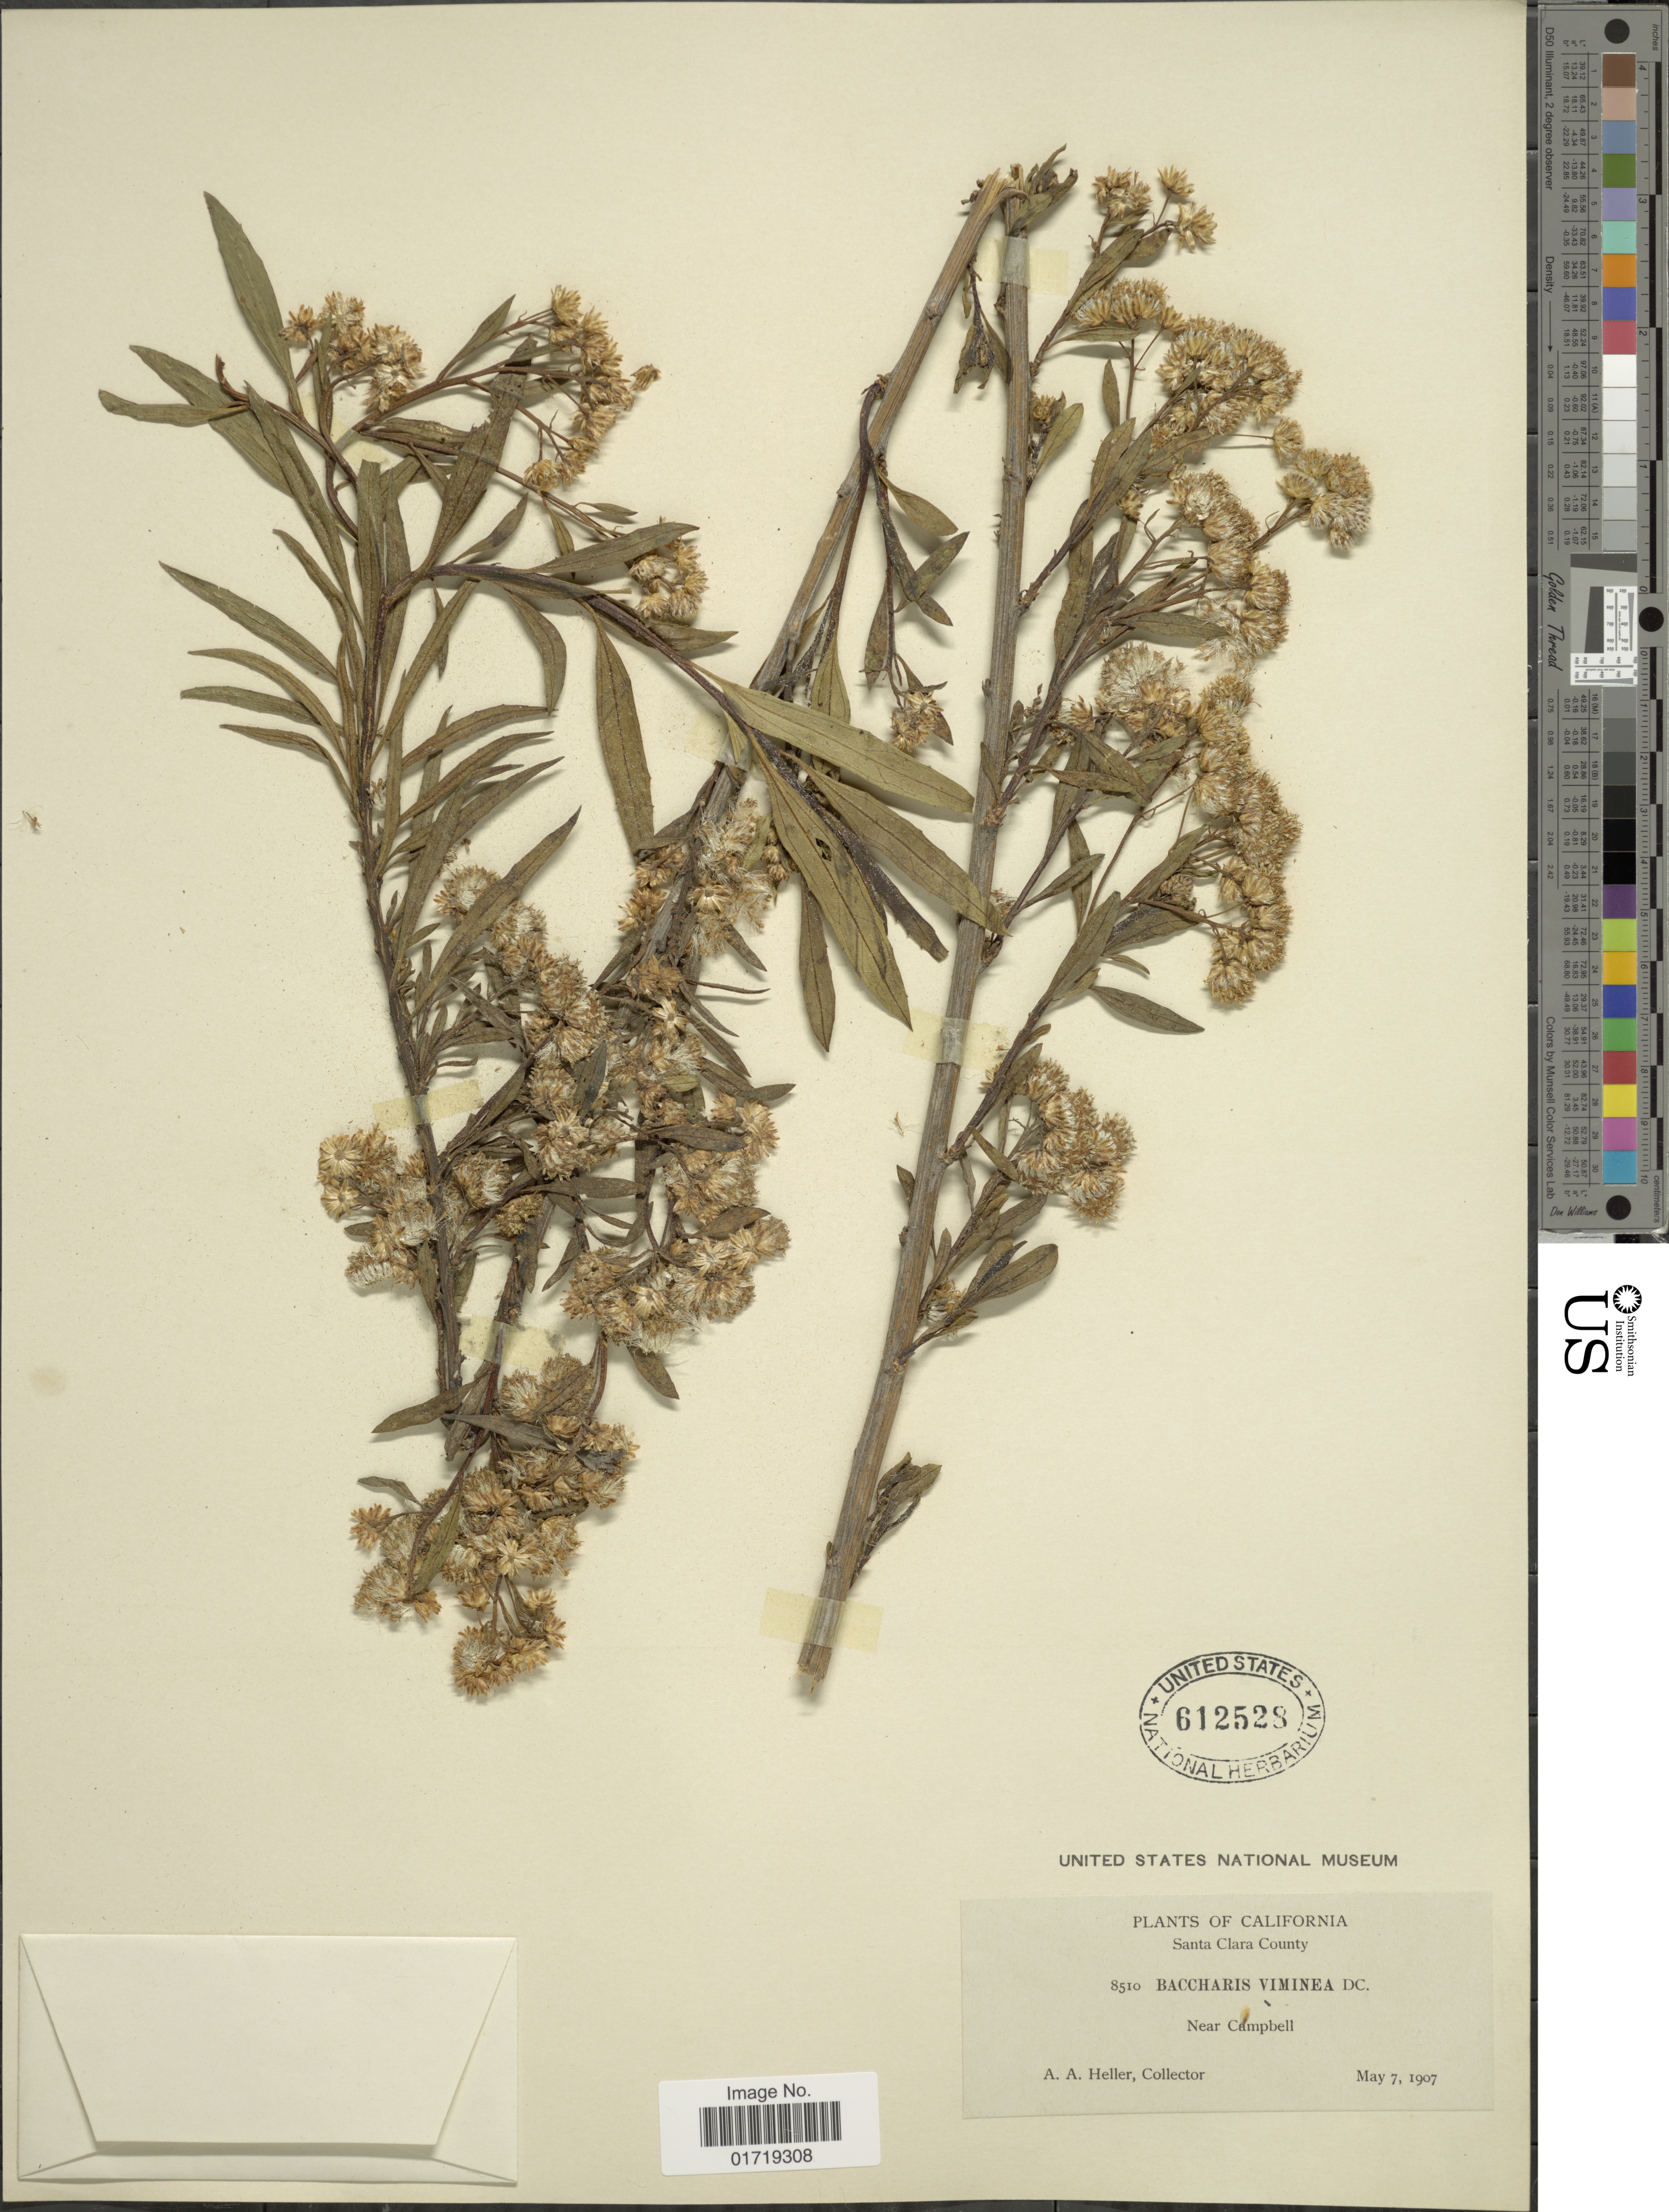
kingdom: Plantae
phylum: Tracheophyta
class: Magnoliopsida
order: Asterales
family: Asteraceae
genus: Baccharis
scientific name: Baccharis viminea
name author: DC.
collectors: A. A. Heller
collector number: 8510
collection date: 1907-05-07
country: United States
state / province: California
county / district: Santa Clara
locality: Sant Clara County, Near Campbell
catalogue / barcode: US 612528